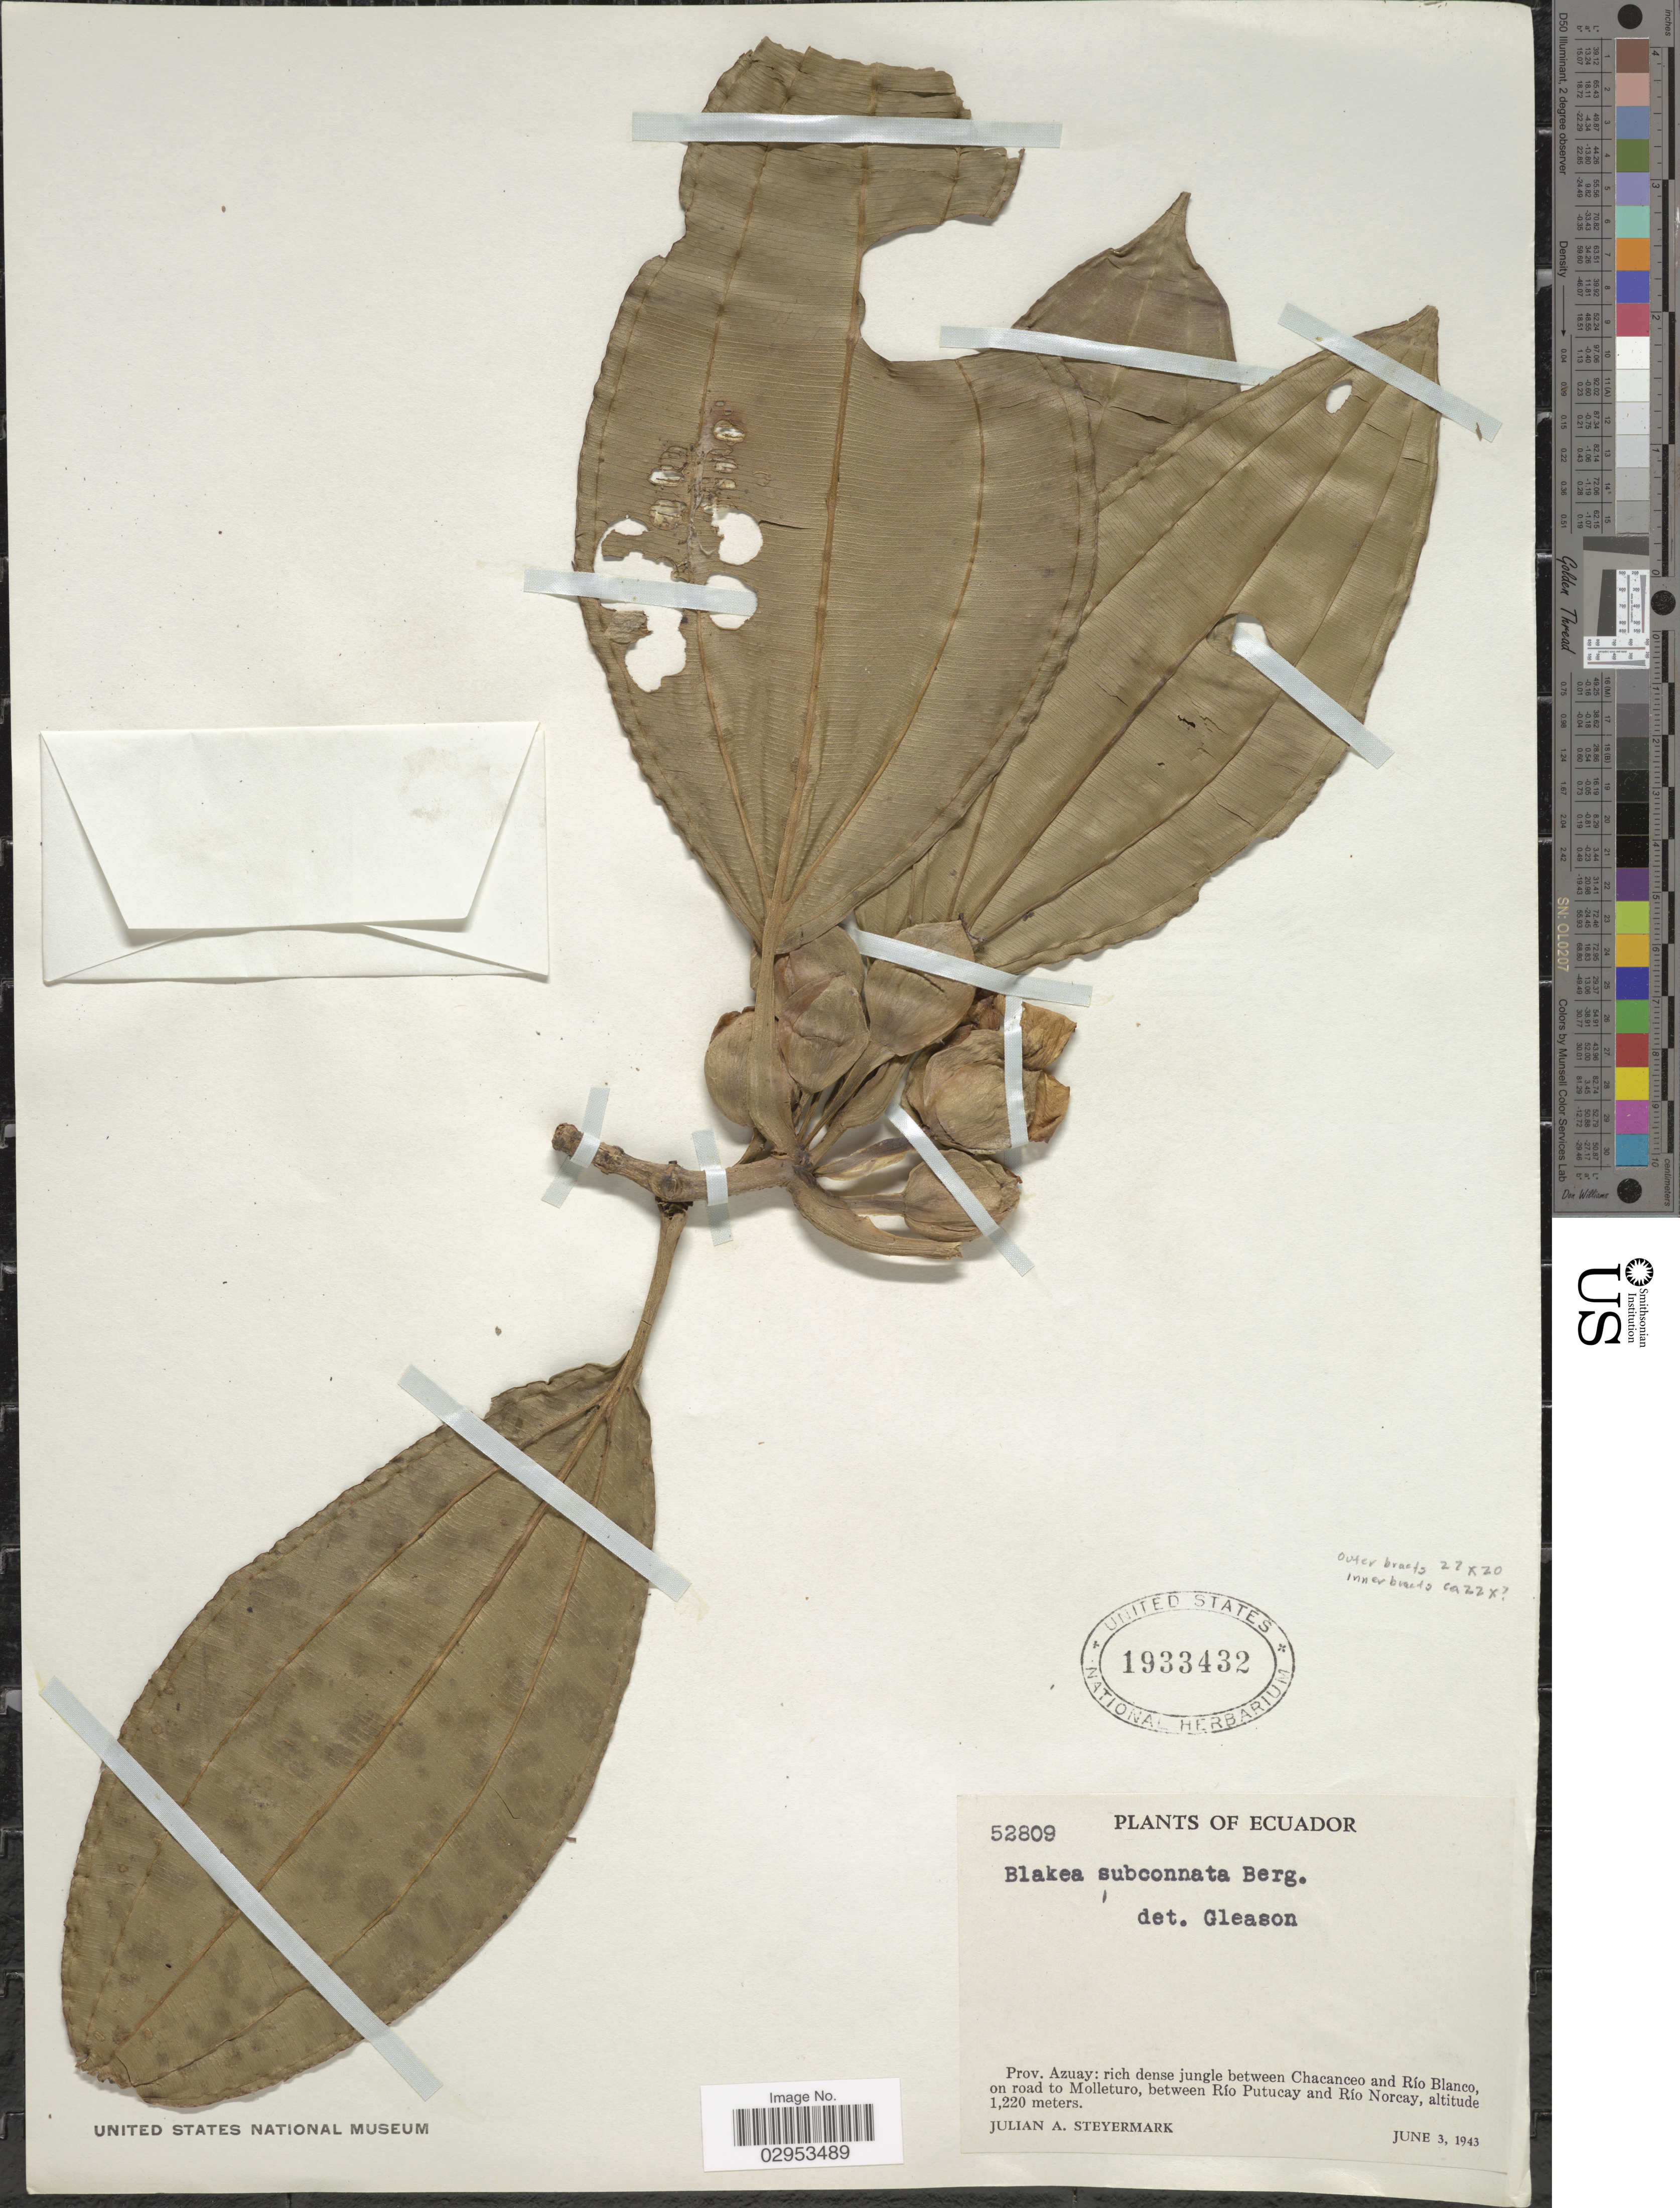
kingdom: Plantae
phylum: Tracheophyta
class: Magnoliopsida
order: Myrtales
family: Melastomataceae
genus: Blakea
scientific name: Blakea subconnata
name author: O. Berg ex Triana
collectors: J. Steyermark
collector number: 52809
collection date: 1943-06-03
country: Ecuador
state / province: Azuay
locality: Between Chacanceo and Río Blanco, on road to Molleturo, between Río Putucay and Río Norcay.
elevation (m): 1220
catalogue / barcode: US 1933432